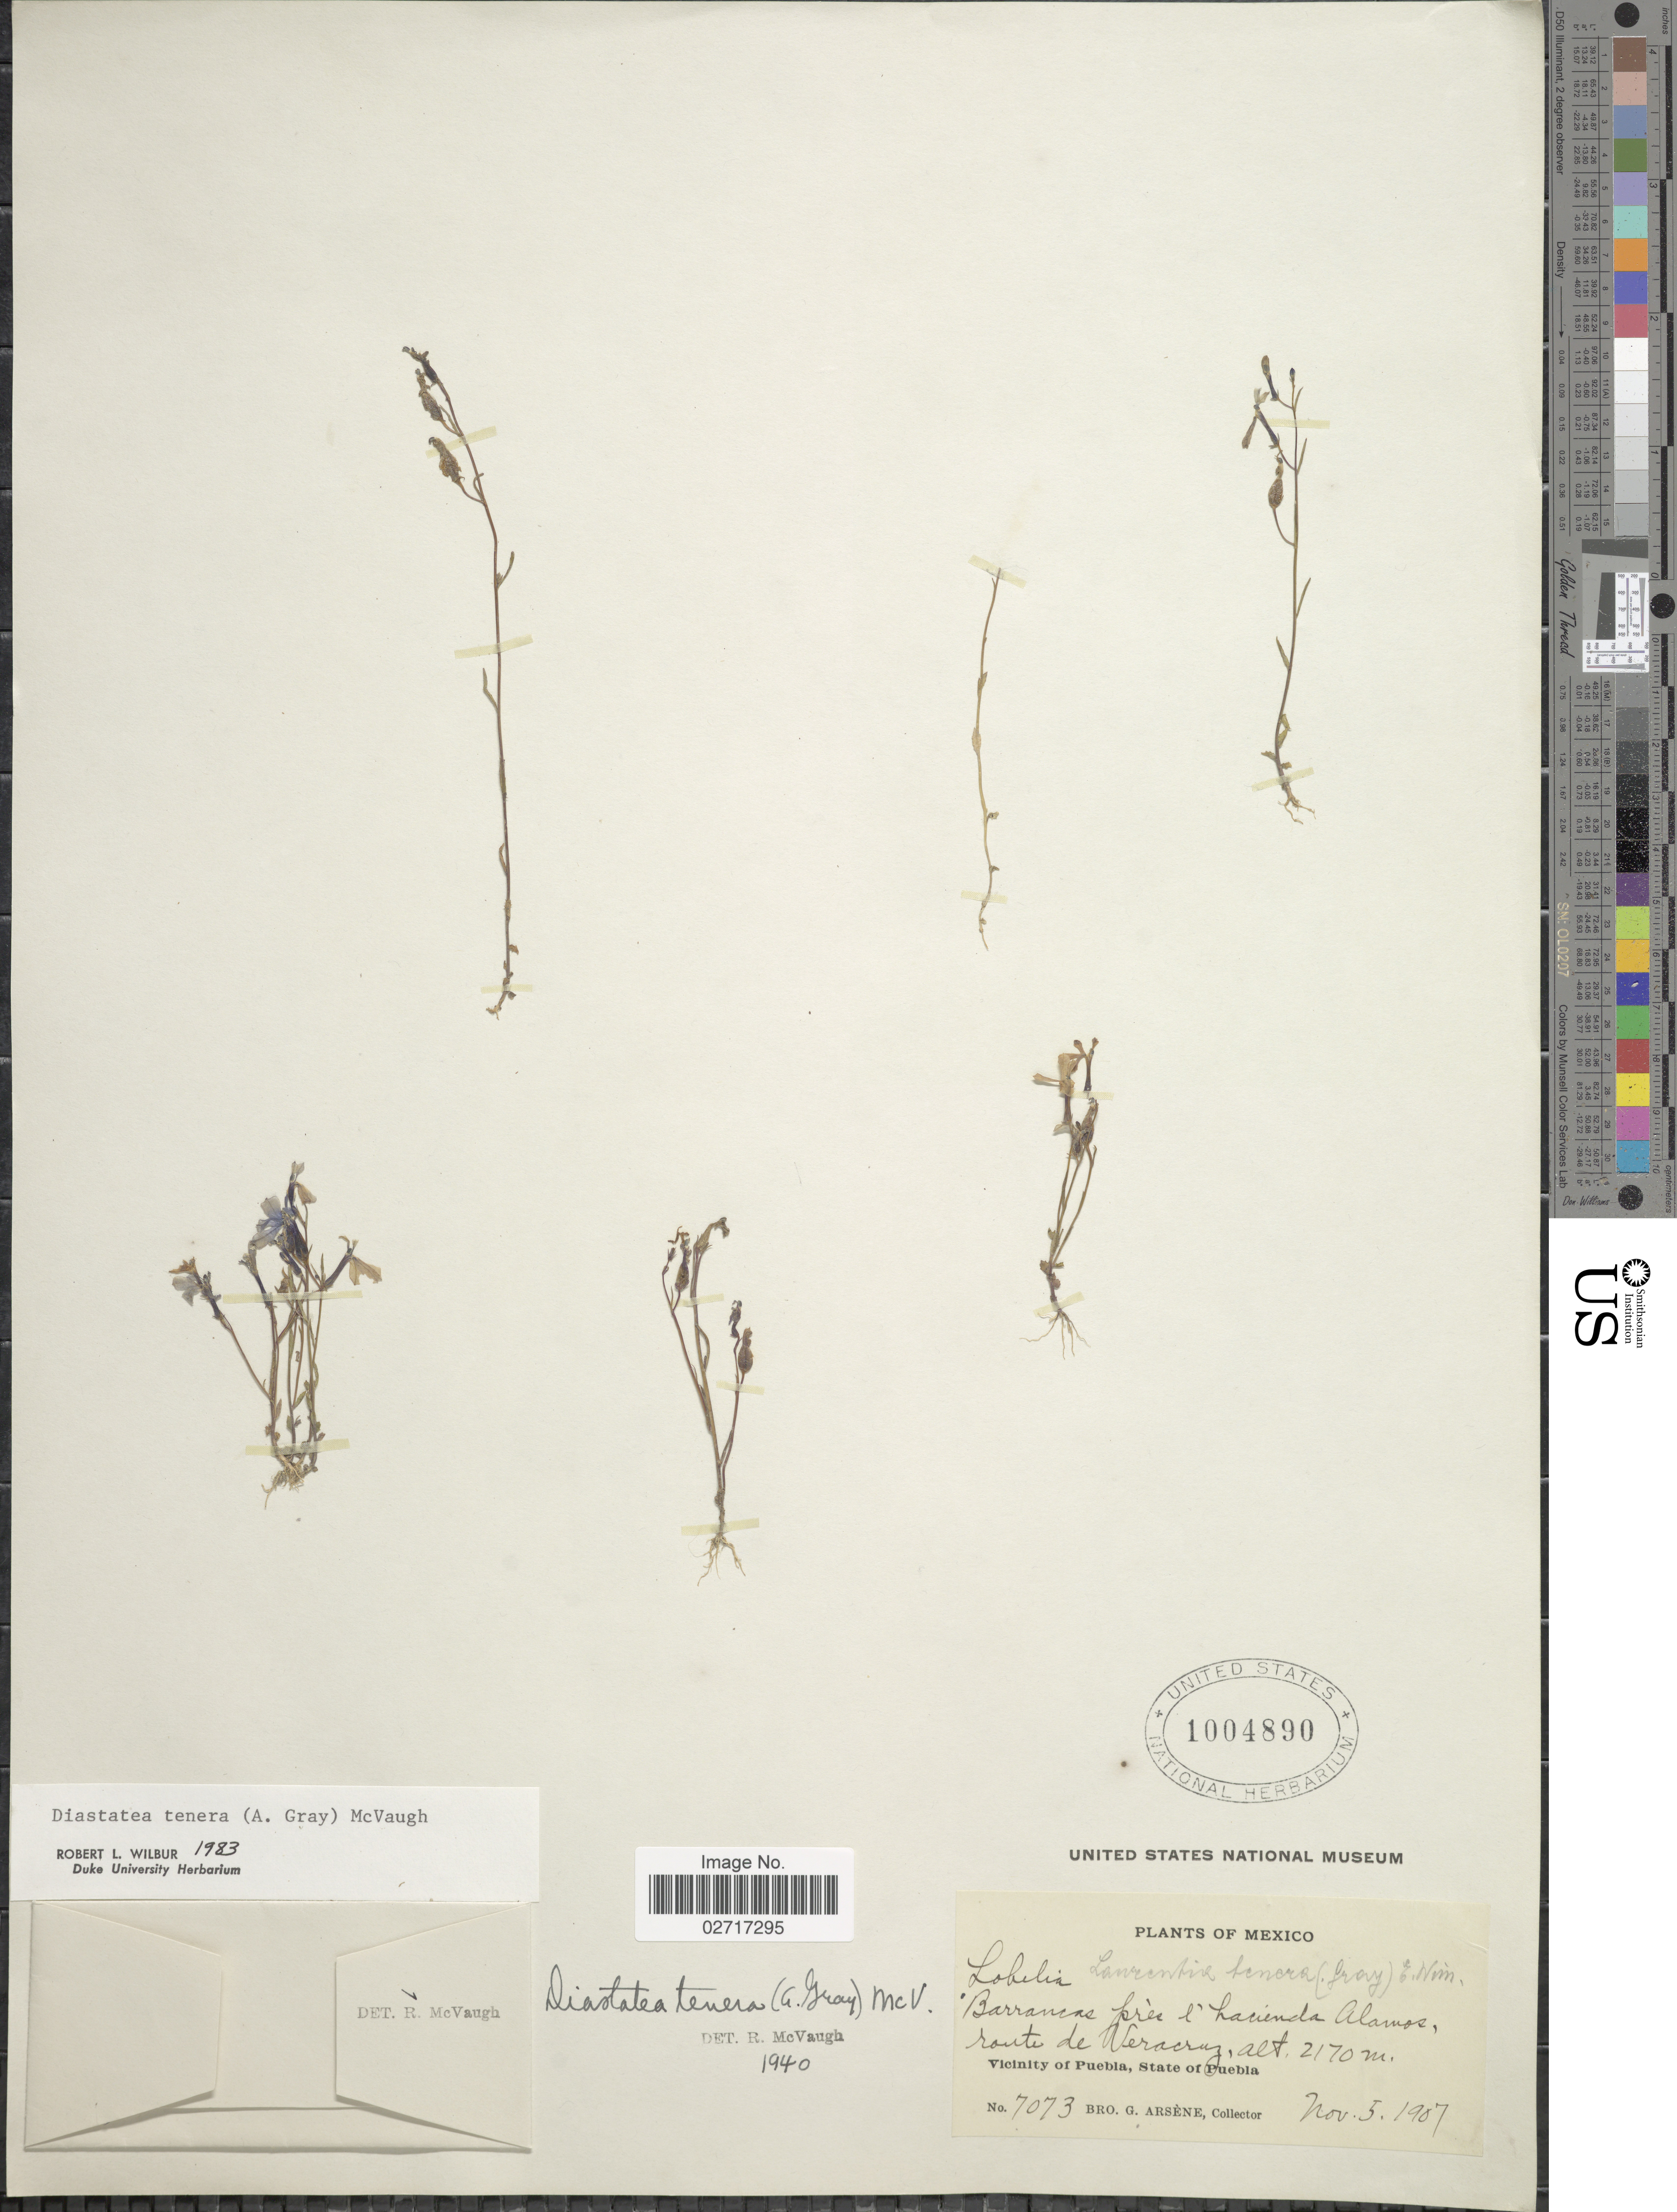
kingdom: Plantae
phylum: Tracheophyta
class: Magnoliopsida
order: Asterales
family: Campanulaceae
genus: Diastatea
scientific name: Diastatea tenera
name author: (A. Gray) McVaugh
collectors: Bro. G. Arsène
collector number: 7073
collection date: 1907-11-05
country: Mexico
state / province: Puebla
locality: Barrancas près l'hacienda Alamos, route de Veracruz. Vicinity of Puebla.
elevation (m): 2170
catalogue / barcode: US 1004890